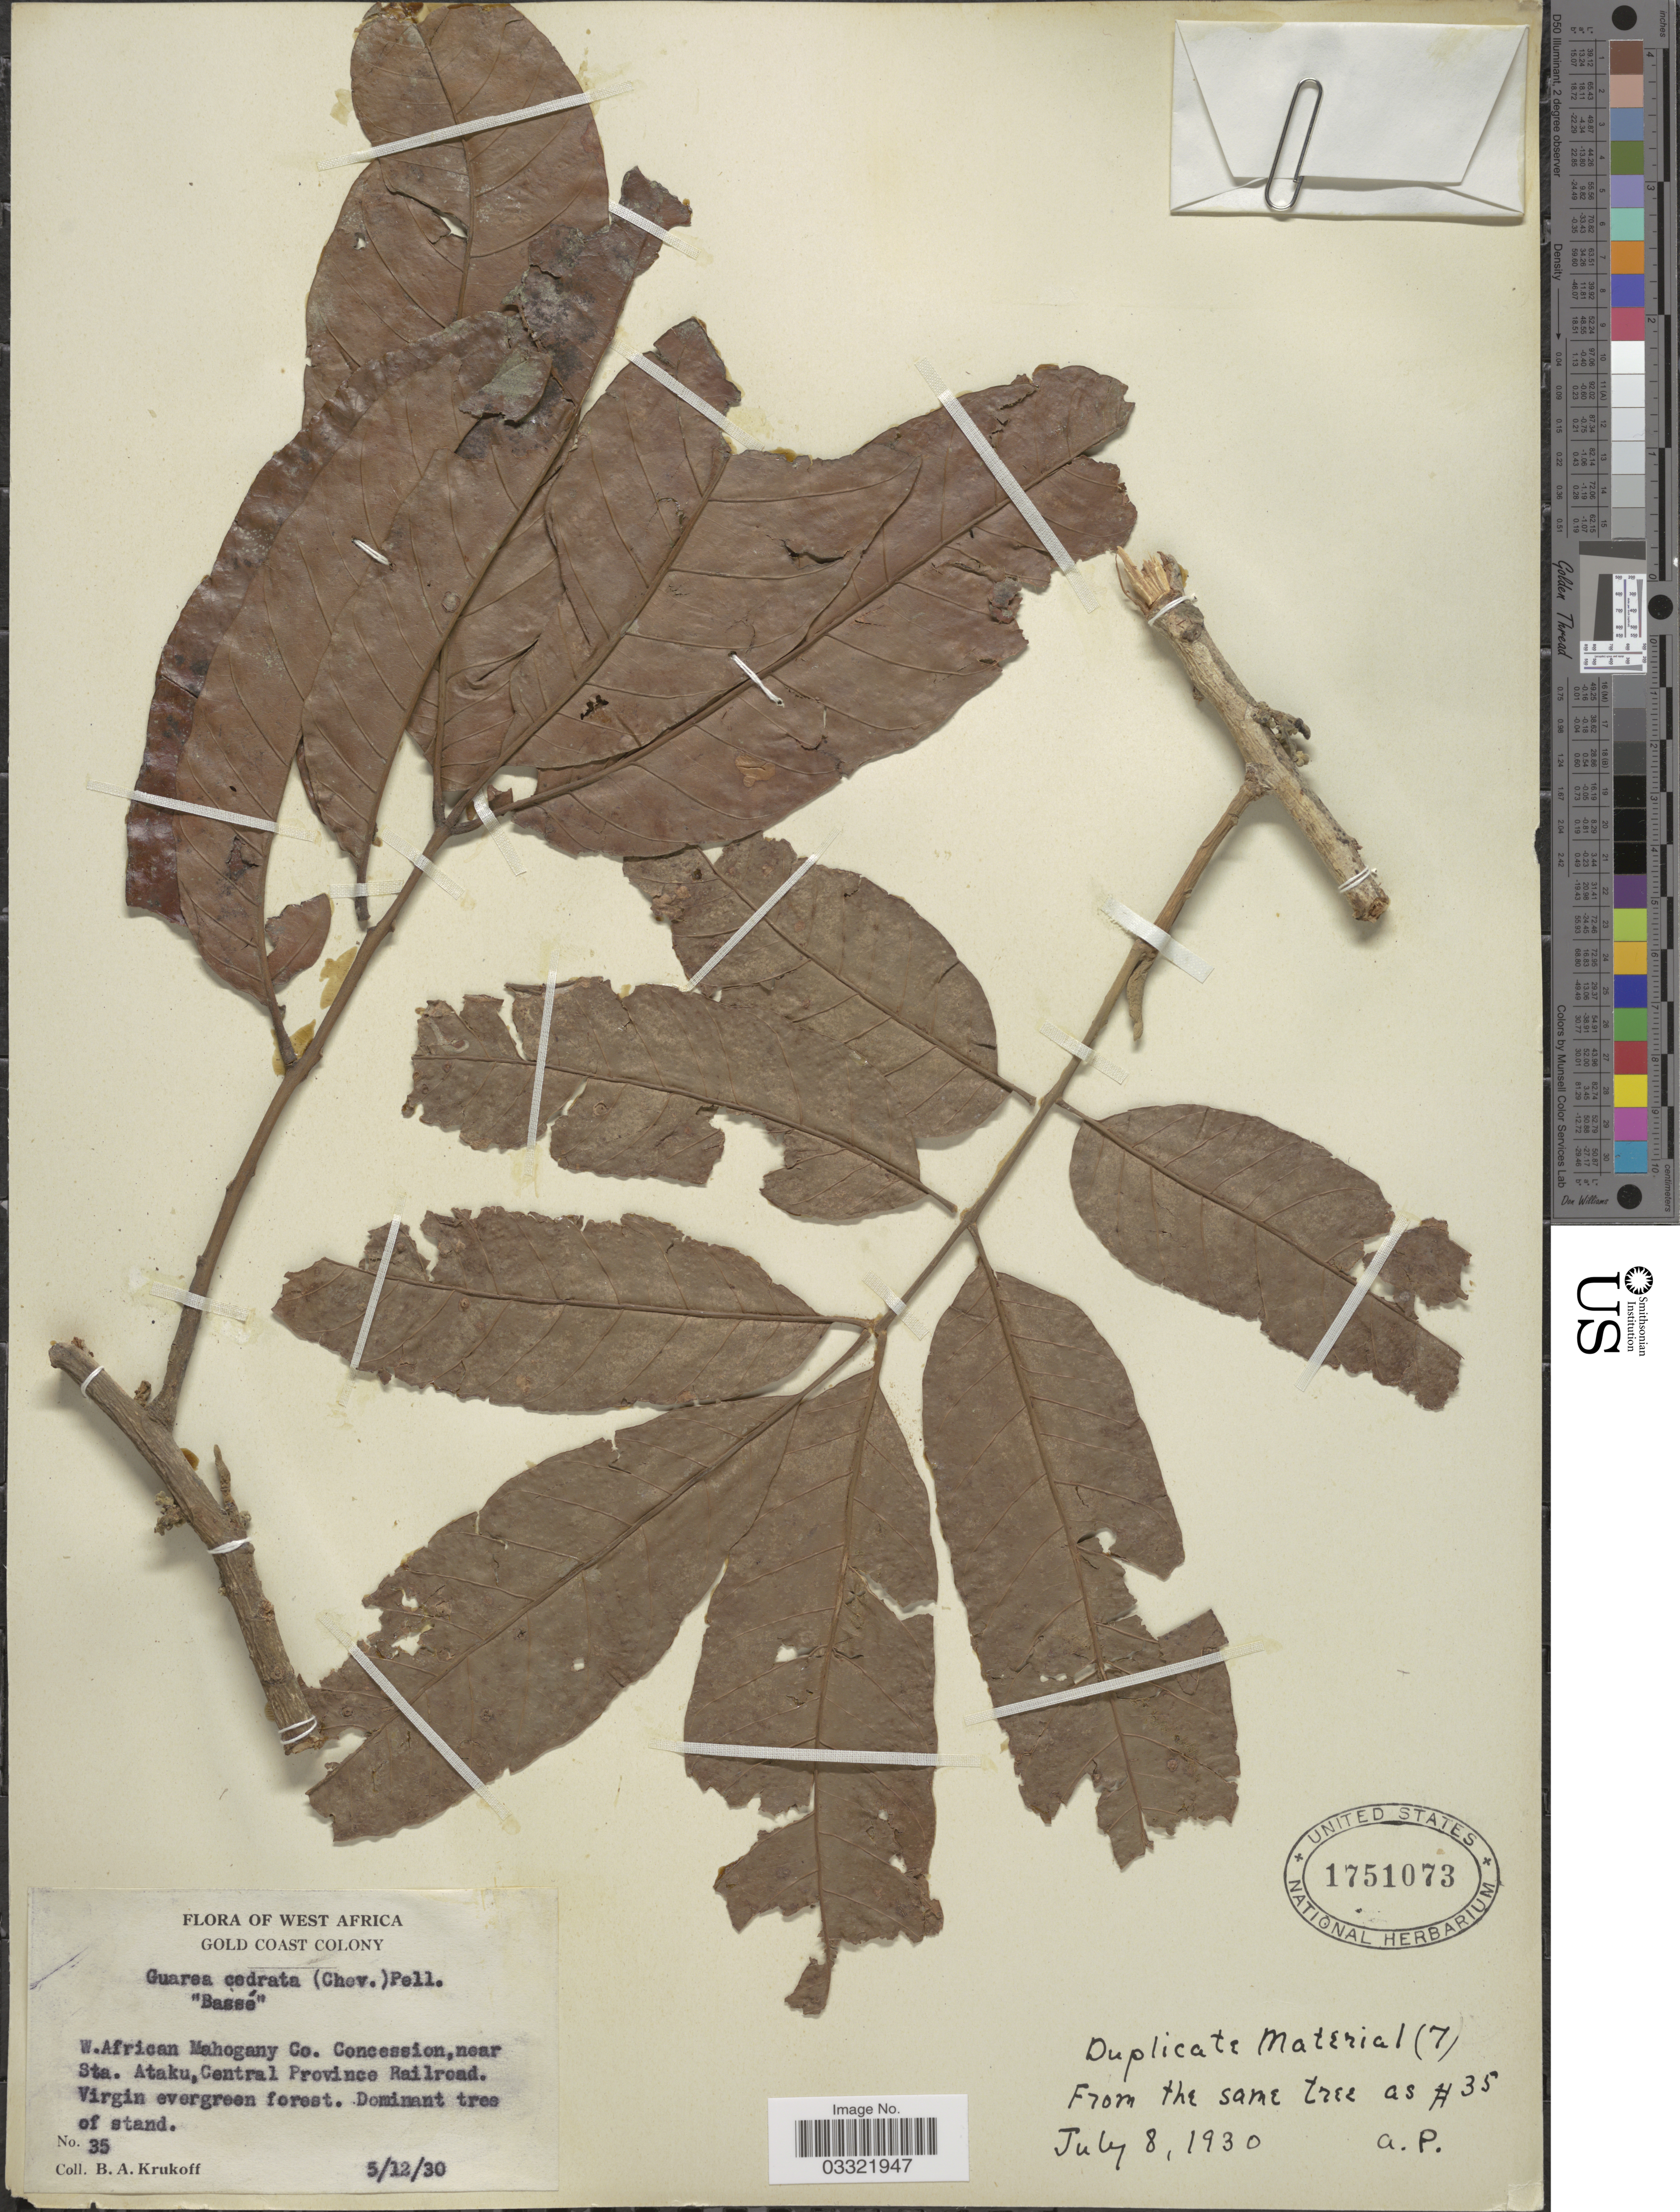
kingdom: Plantae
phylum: Tracheophyta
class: Magnoliopsida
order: Sapindales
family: Meliaceae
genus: Leplaea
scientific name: Leplaea cedrata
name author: (A. Chev.) Koenen & J.J. de Wilde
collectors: B. A. Krukoff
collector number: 35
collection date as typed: Transcribed d/m/y: 5/12/30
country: Ghana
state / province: Central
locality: West Africa, Gold Coast Colony, W. African Mahogany Co. Concession, near Sta. Ataku, Central Province Railroad.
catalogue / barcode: US 1751073